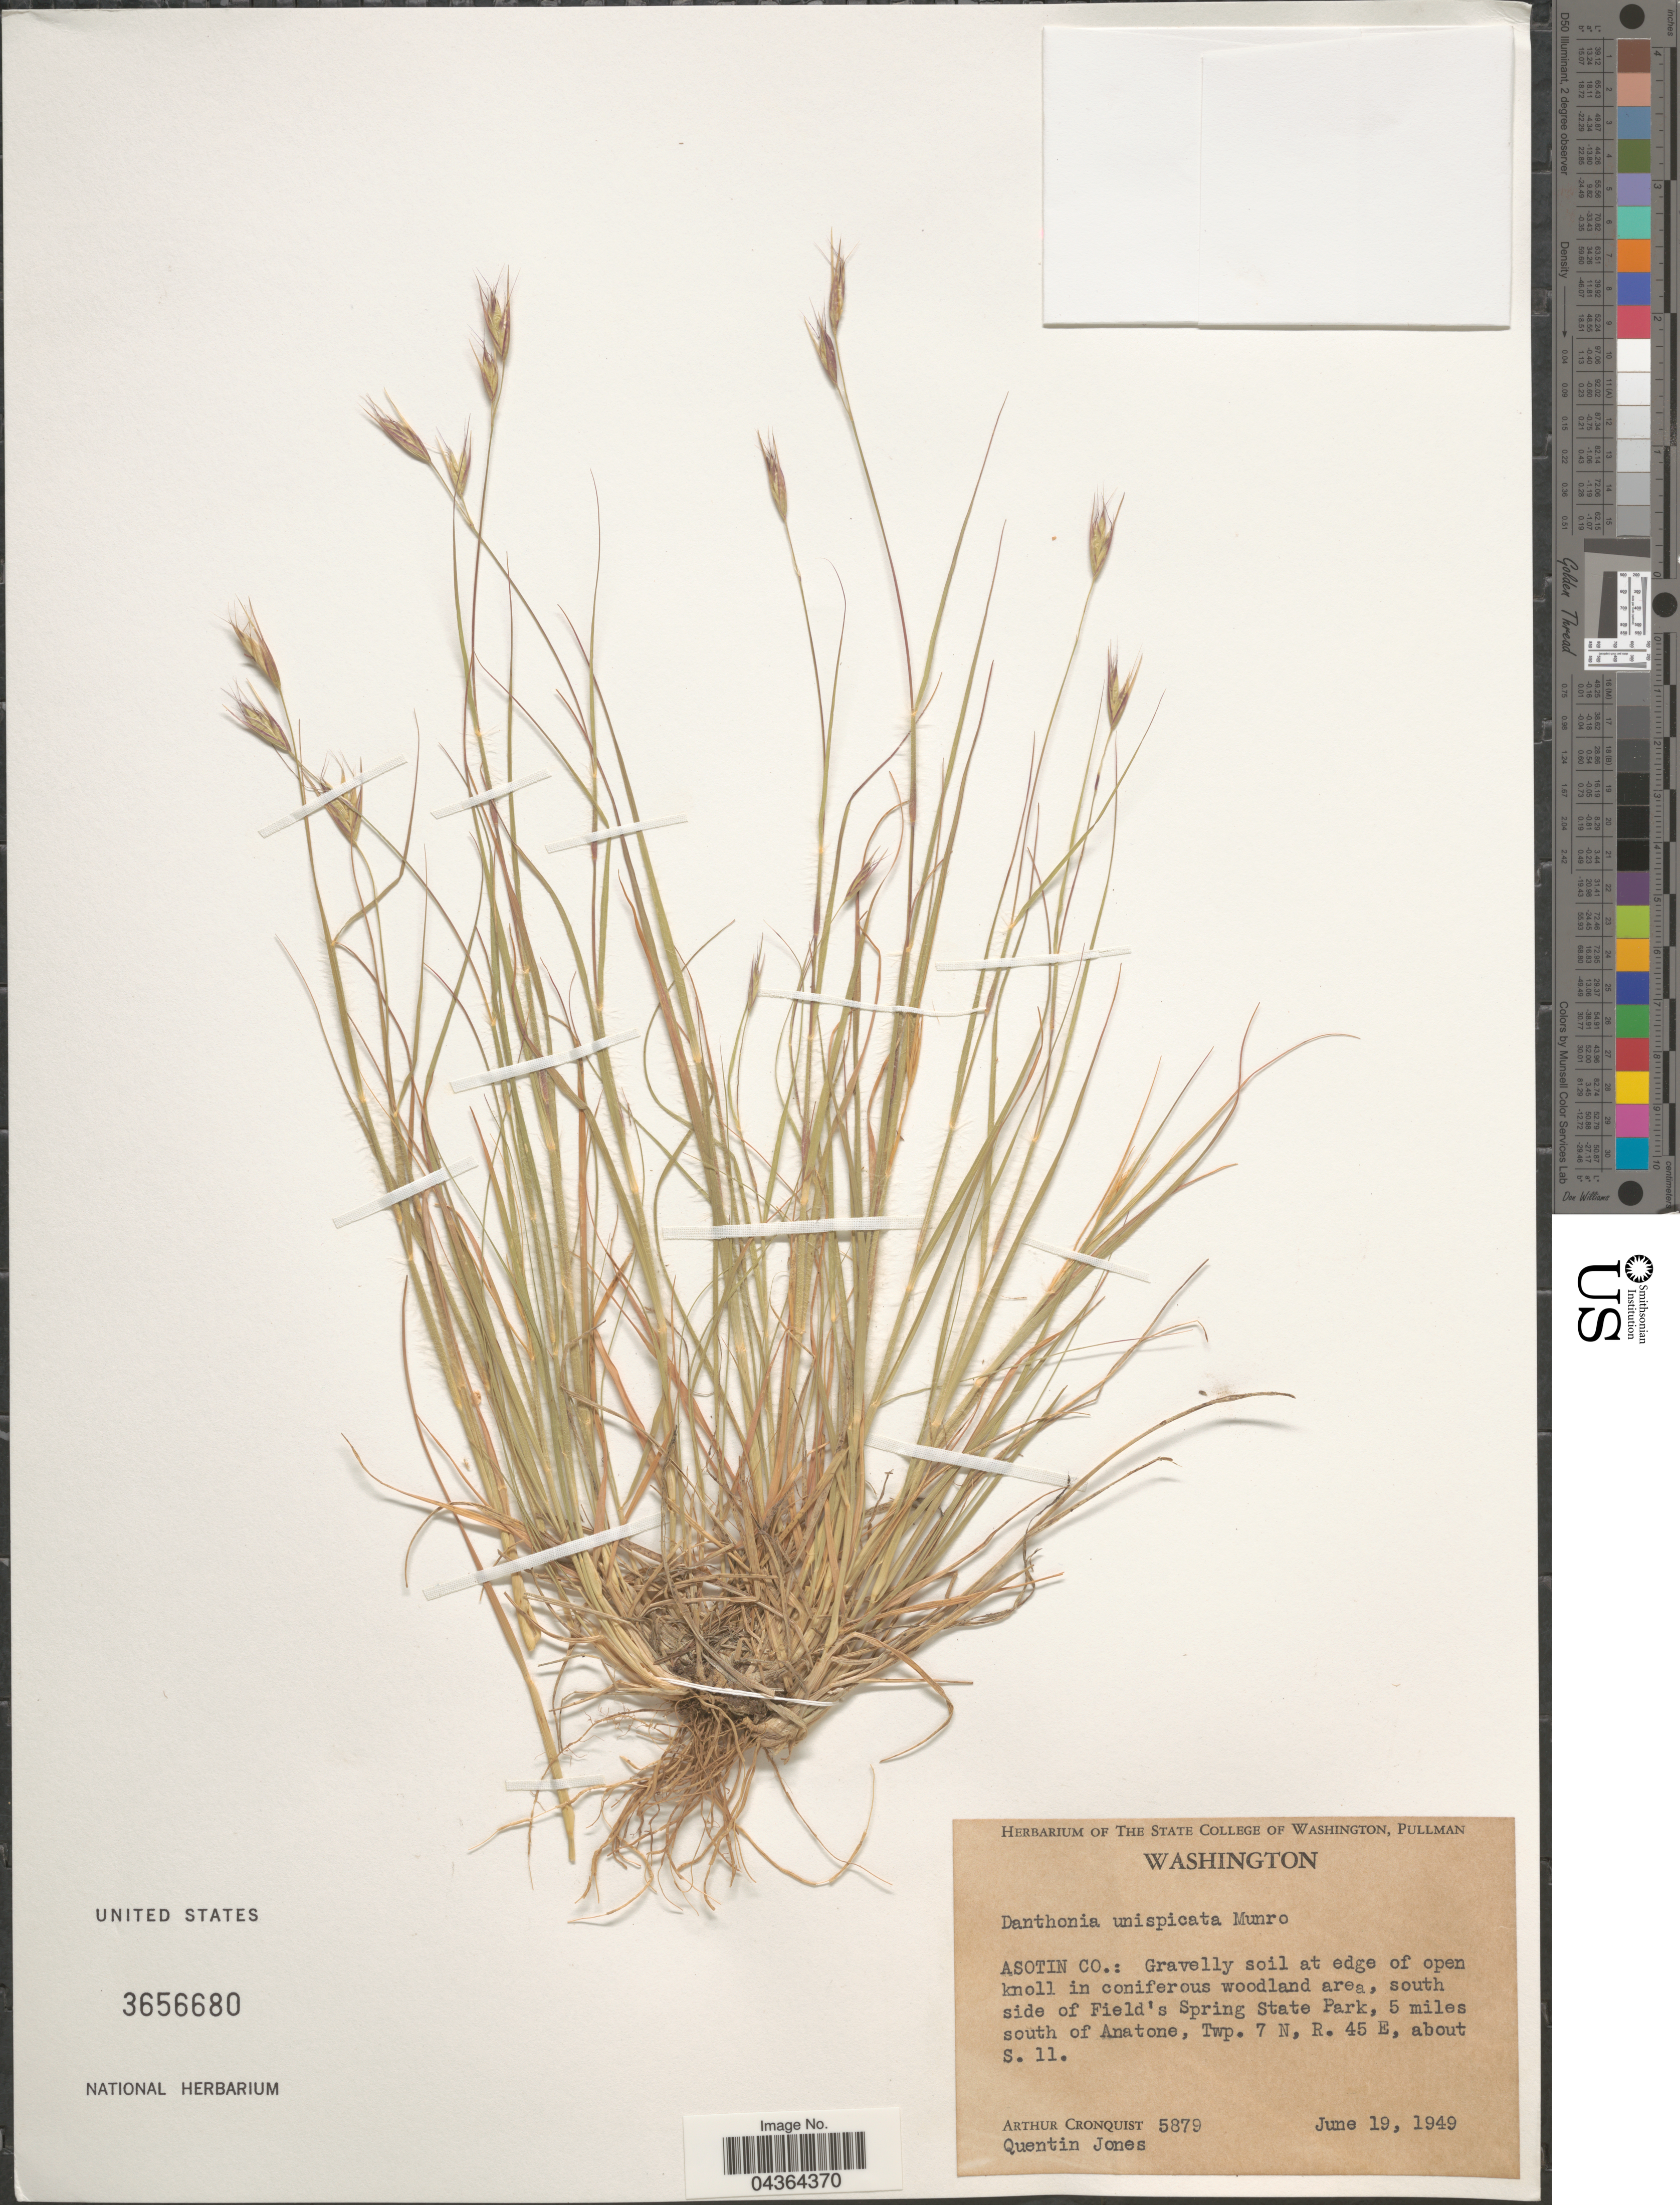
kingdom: Plantae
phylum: Tracheophyta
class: Liliopsida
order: Poales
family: Poaceae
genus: Danthonia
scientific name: Danthonia unispicata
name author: (Thurb.) Munro ex Macoun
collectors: A. J. Cronquist & Q. Jones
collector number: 5879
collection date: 1949-06-19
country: United States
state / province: Washington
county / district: Asotin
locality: Asotin Co.: Gravelly soil at edge of open knoll in coniferous woodland area, south side of Field's Spring State Park, 5 miles south of Anatone, Twp. 7 N, R. 45 E, about S. 11.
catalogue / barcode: US 3656680